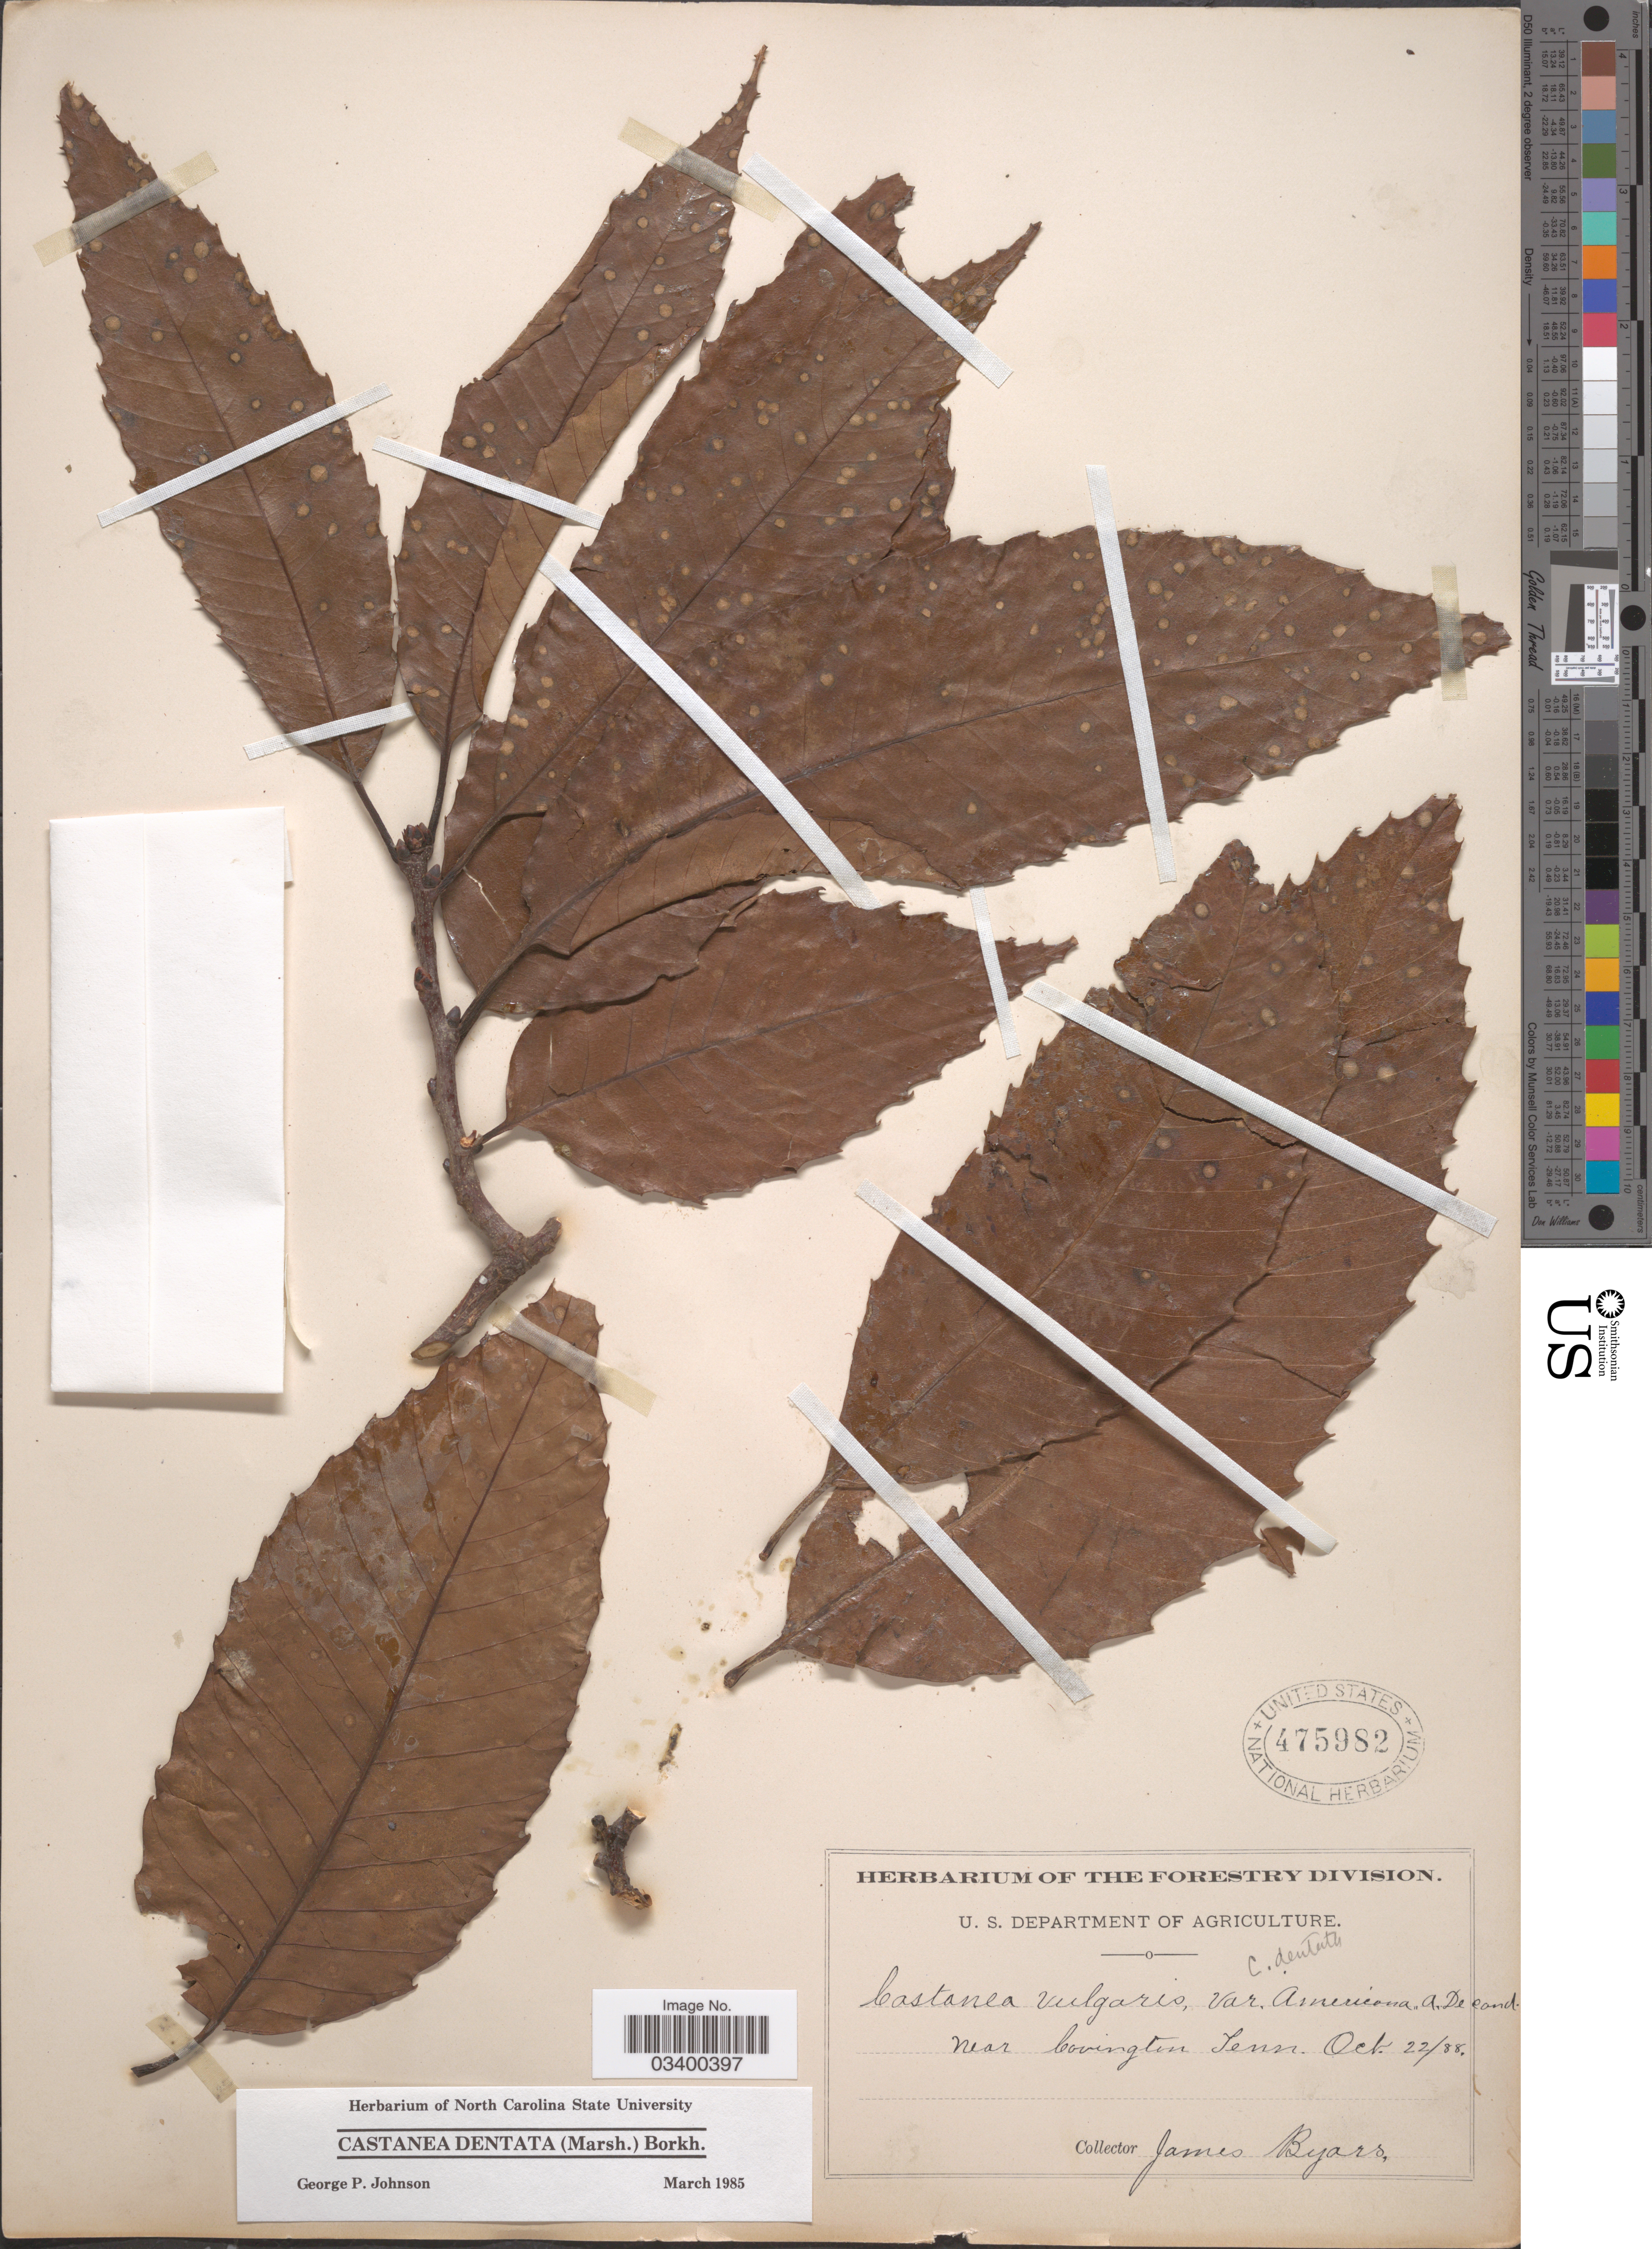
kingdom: Plantae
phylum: Tracheophyta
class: Magnoliopsida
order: Fagales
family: Fagaceae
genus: Castanea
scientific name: Castanea dentata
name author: (Marshall) Borkh.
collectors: J. Byars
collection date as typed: Transcribed d/m/y: 22/10/88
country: United States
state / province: Tennessee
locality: Near Covington.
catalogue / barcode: US 475982